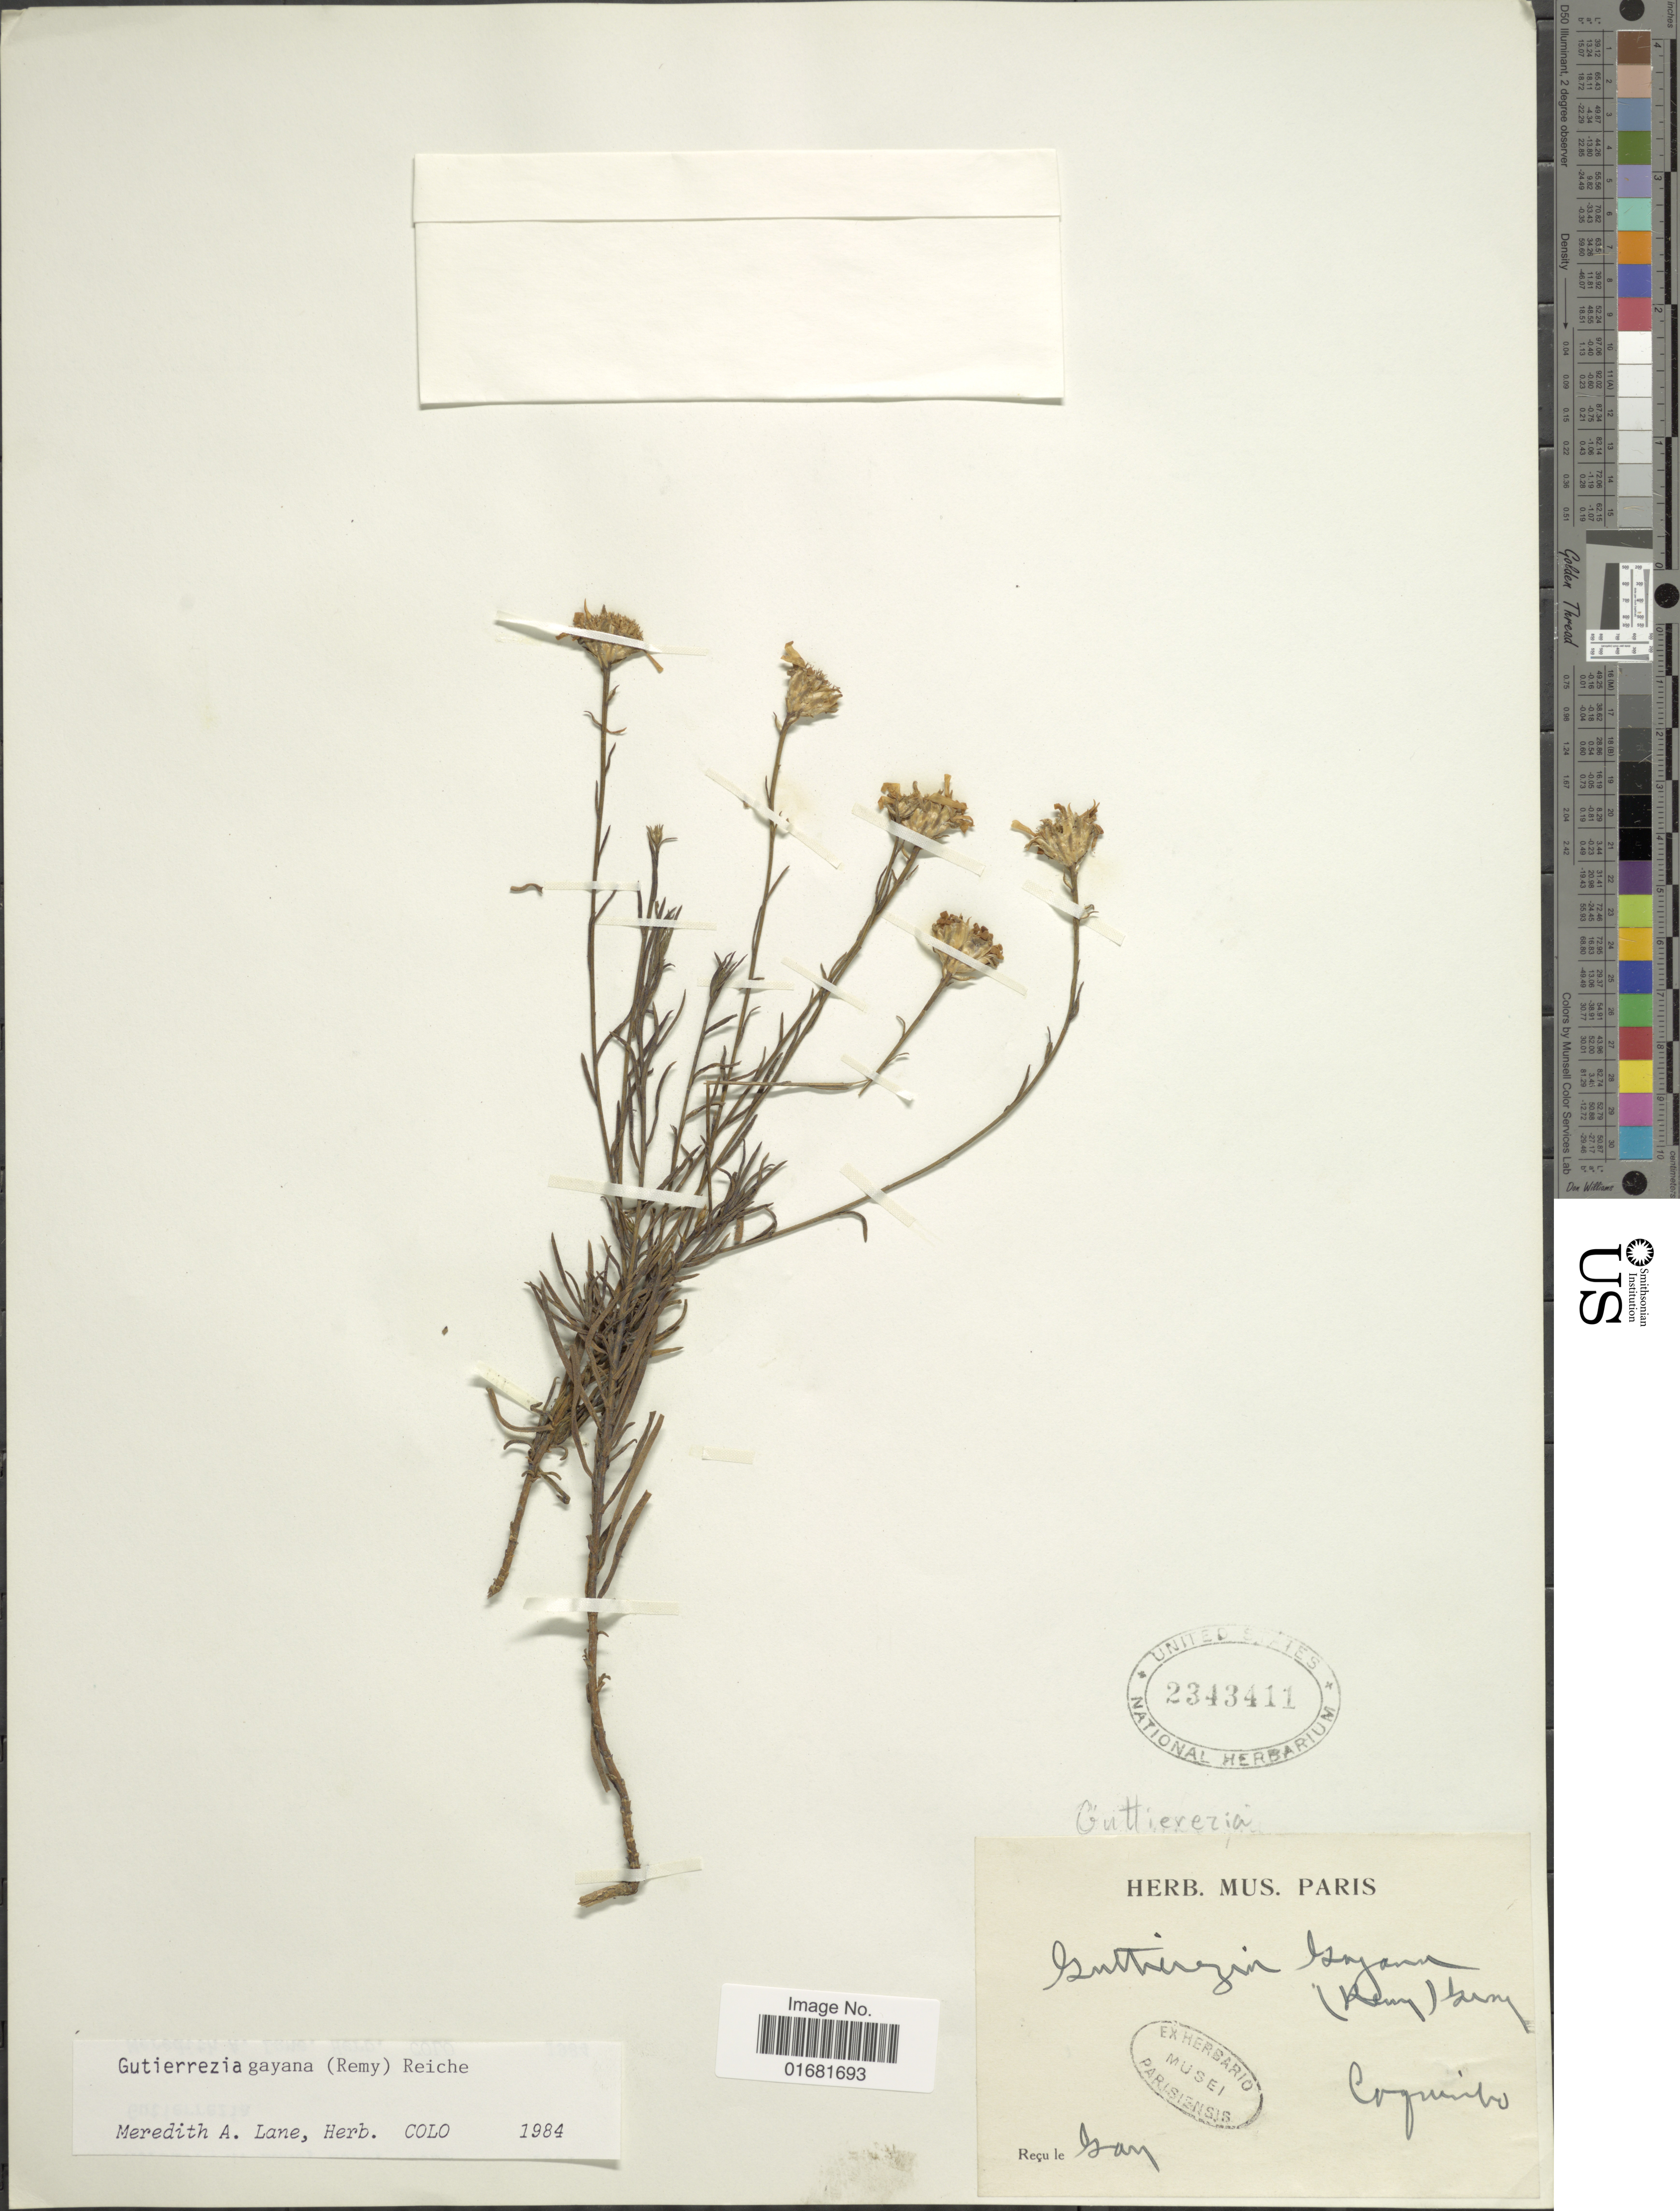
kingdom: Plantae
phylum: Tracheophyta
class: Magnoliopsida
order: Asterales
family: Asteraceae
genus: Gutierrezia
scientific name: Gutierrezia gayana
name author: Reiche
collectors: ex herb. Mus. Paris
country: Chile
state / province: Coquimbo (IV)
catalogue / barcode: US 2343411